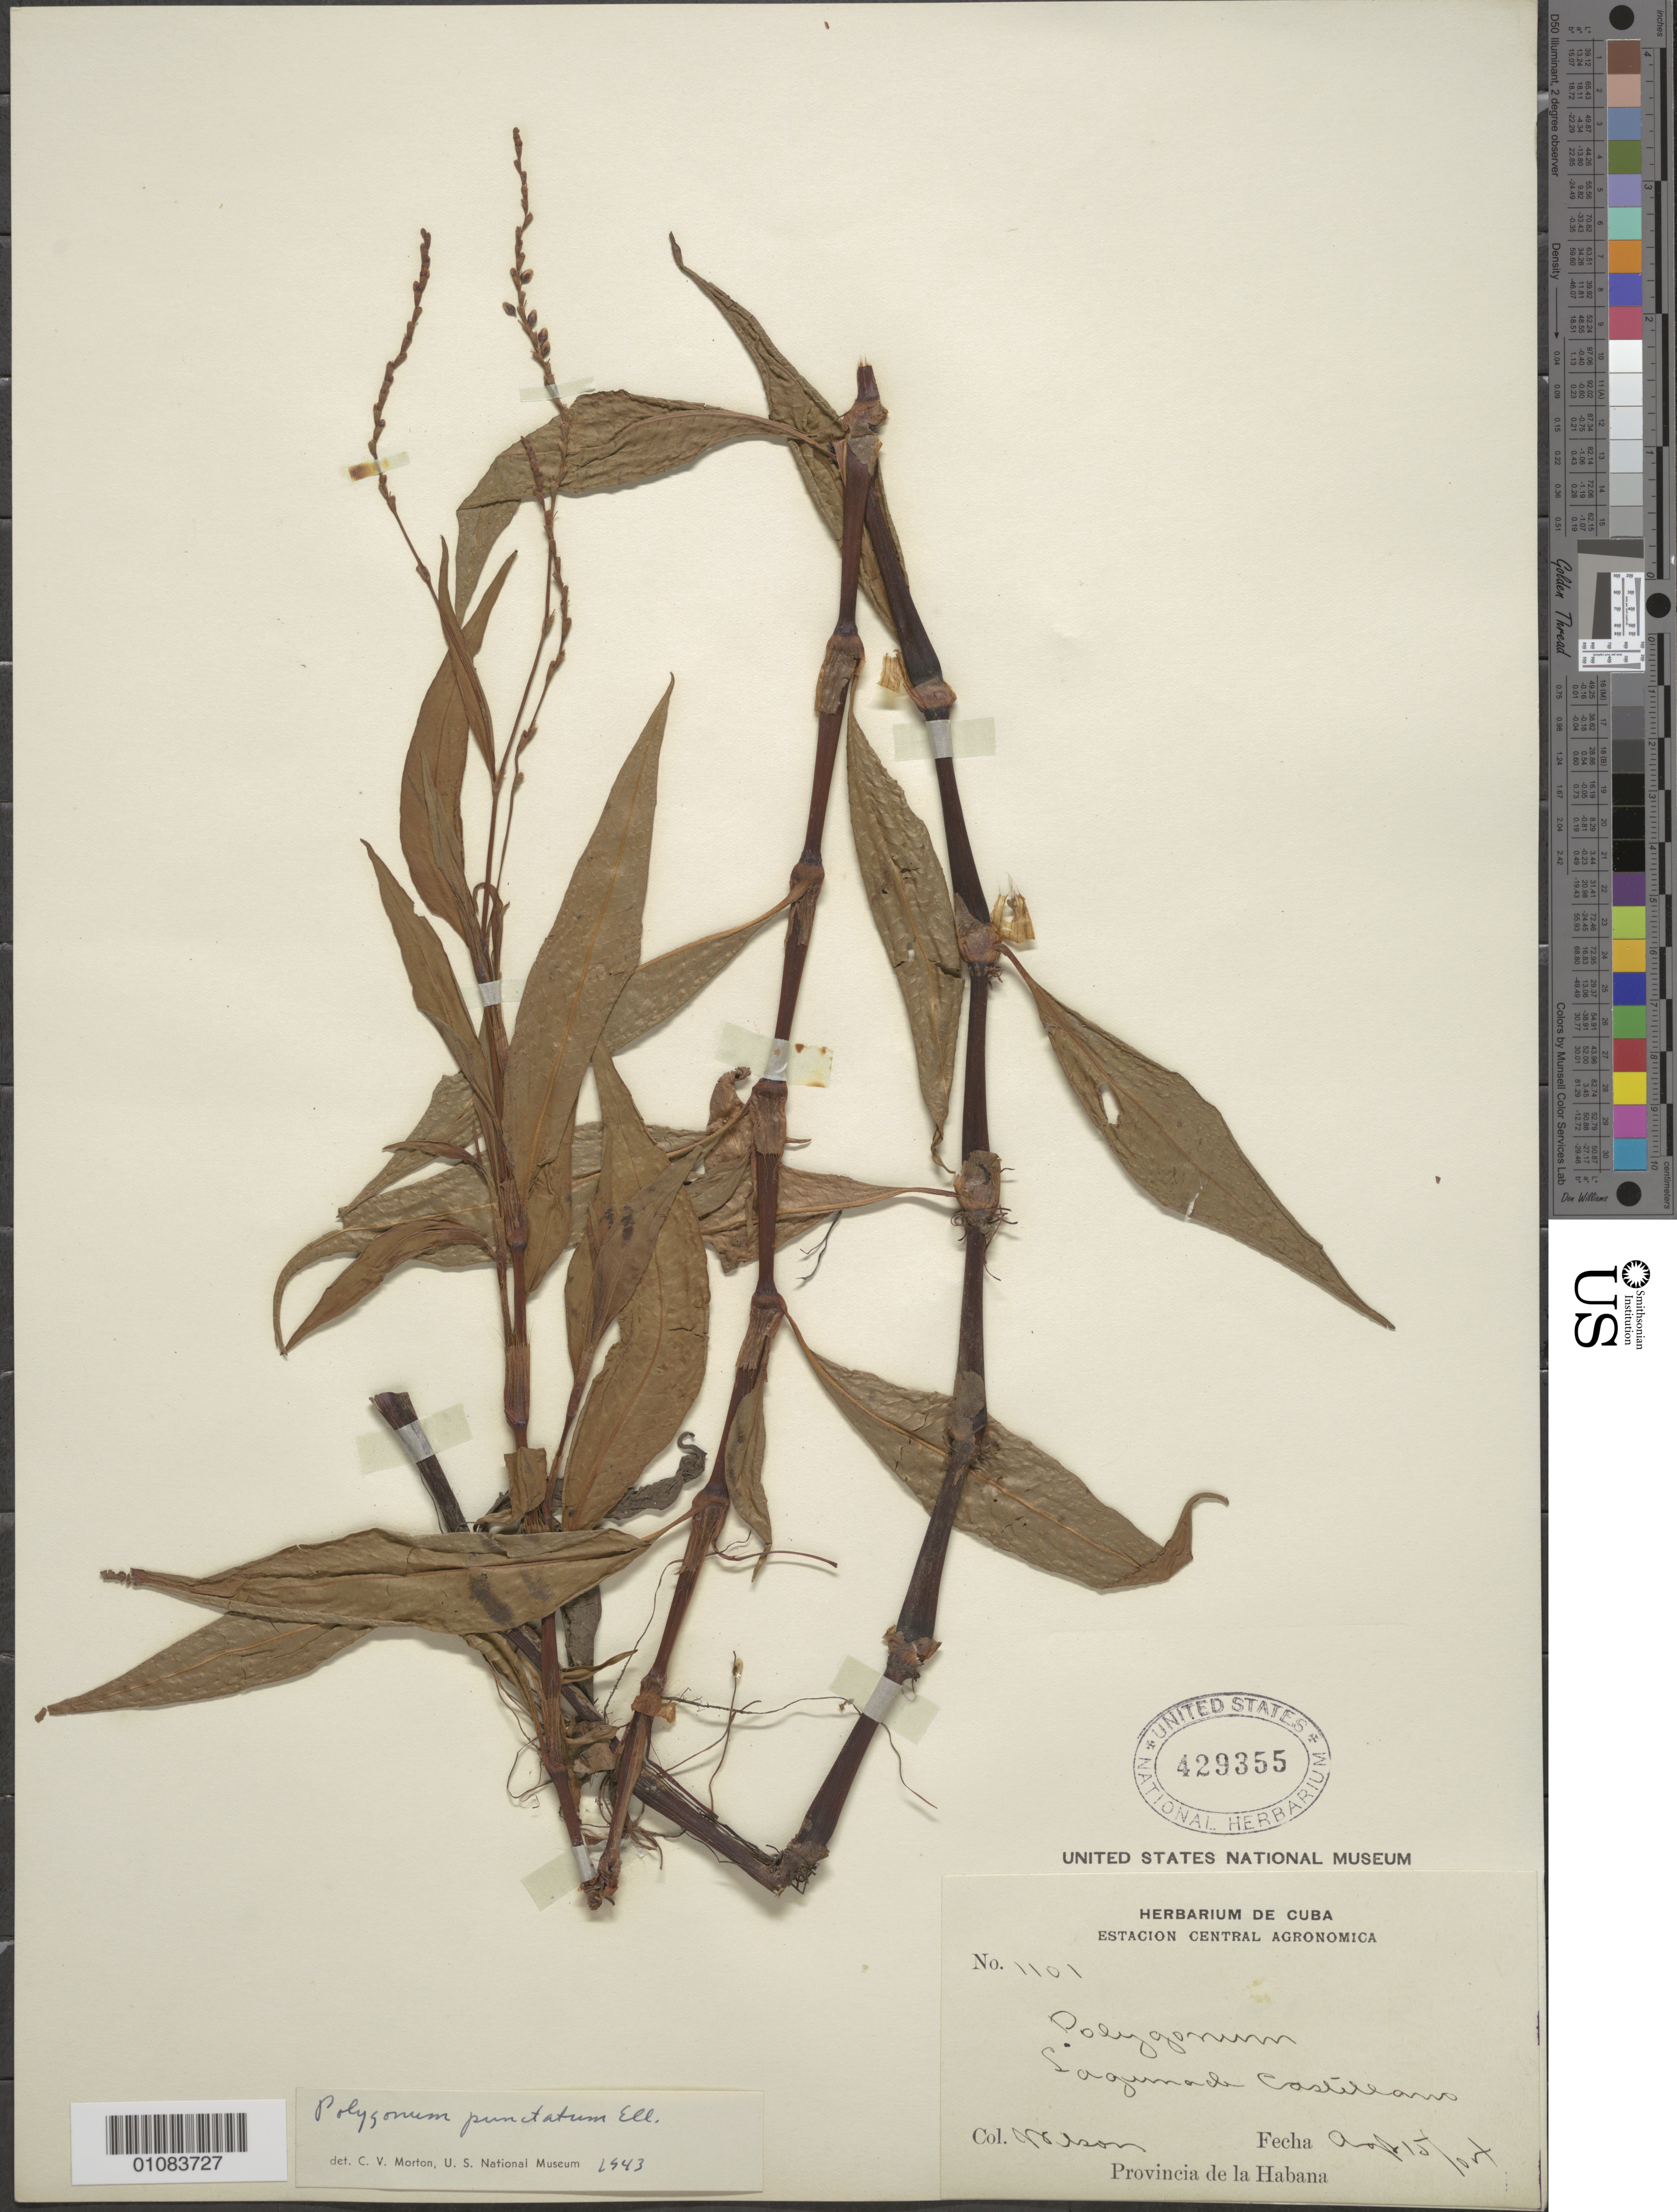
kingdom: Plantae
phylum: Tracheophyta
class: Magnoliopsida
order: Caryophyllales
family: Polygonaceae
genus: Polygonum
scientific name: Polygonum punctatum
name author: Elliott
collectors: -- Wilson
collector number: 1101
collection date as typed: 15 Apr 1904 or 15 Aug 1904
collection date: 1904-04-15 or 1904-08-15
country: Cuba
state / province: La Habana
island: Cuba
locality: Laguna de Castellano (nearby), two and a half miles south-west of Santiago de las Vegas (vecindad de)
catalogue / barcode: US 429355